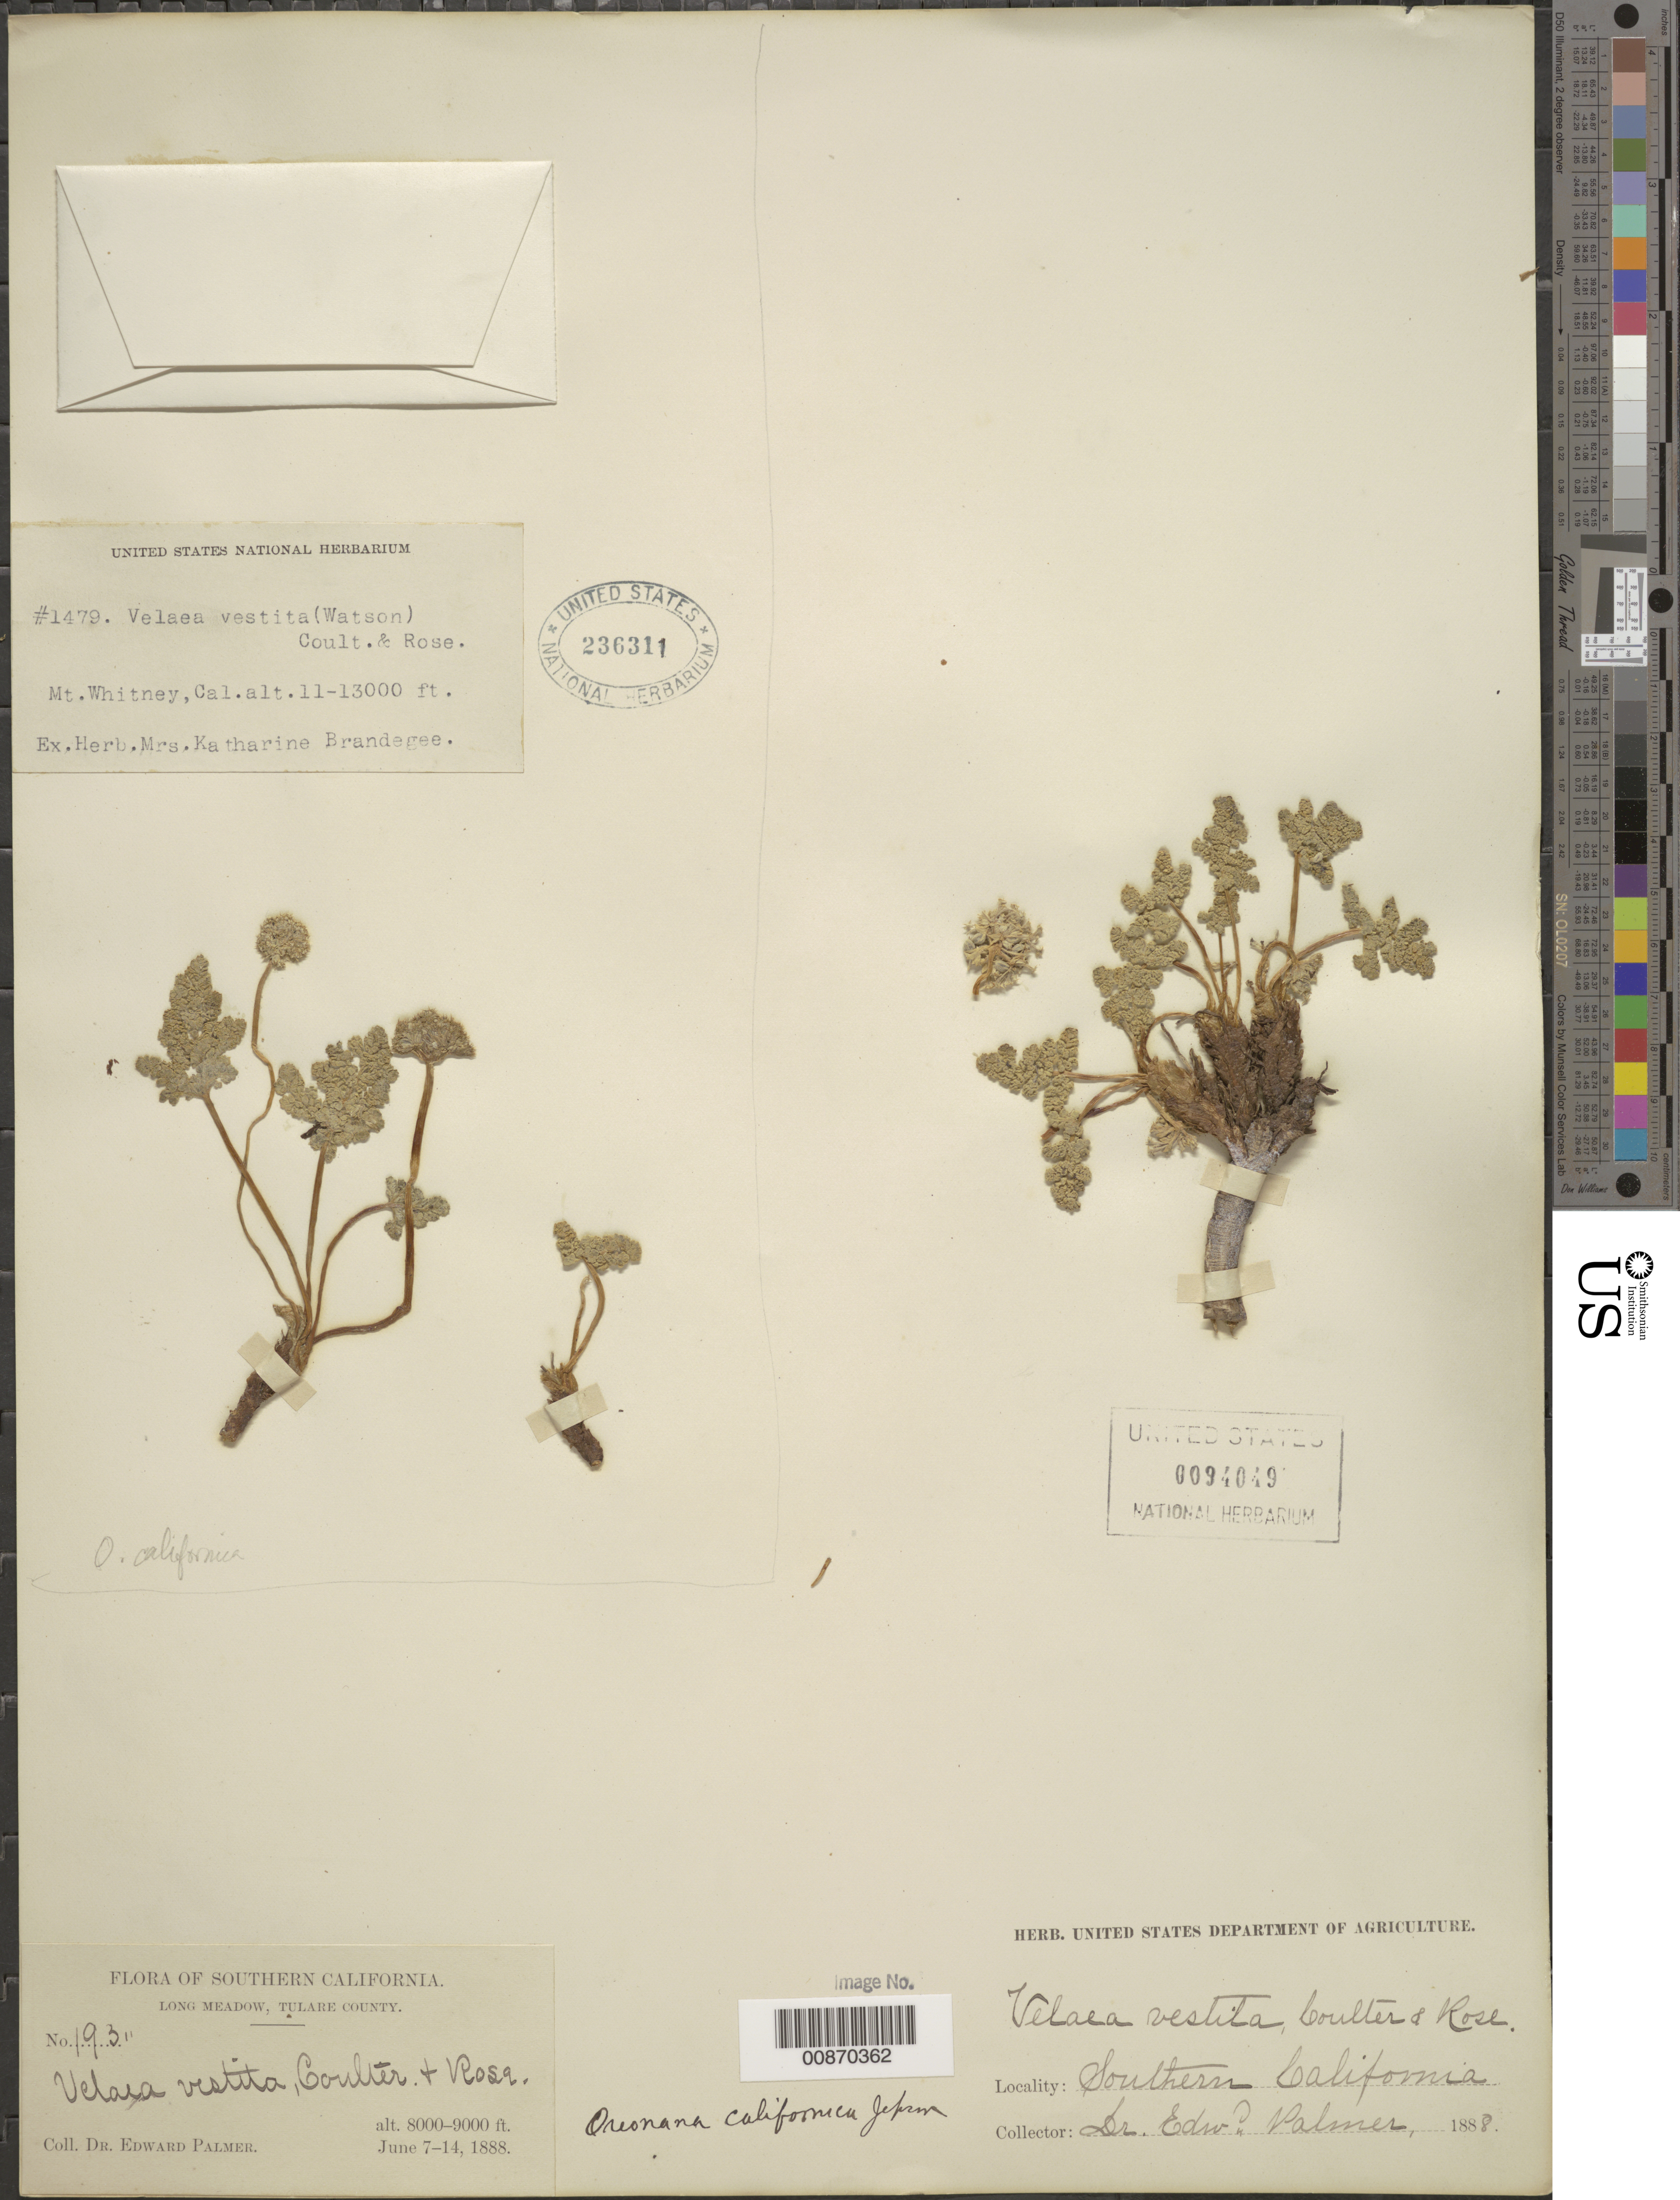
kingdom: Plantae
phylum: Tracheophyta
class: Magnoliopsida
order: Apiales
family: Apiaceae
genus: Oreonana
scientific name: Oreonana californica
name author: Jeps.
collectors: ex Herb. Mrs. Katharine Brandegee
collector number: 1479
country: United States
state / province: California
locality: Mt. Whitney, California.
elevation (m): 3353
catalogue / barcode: US 236311